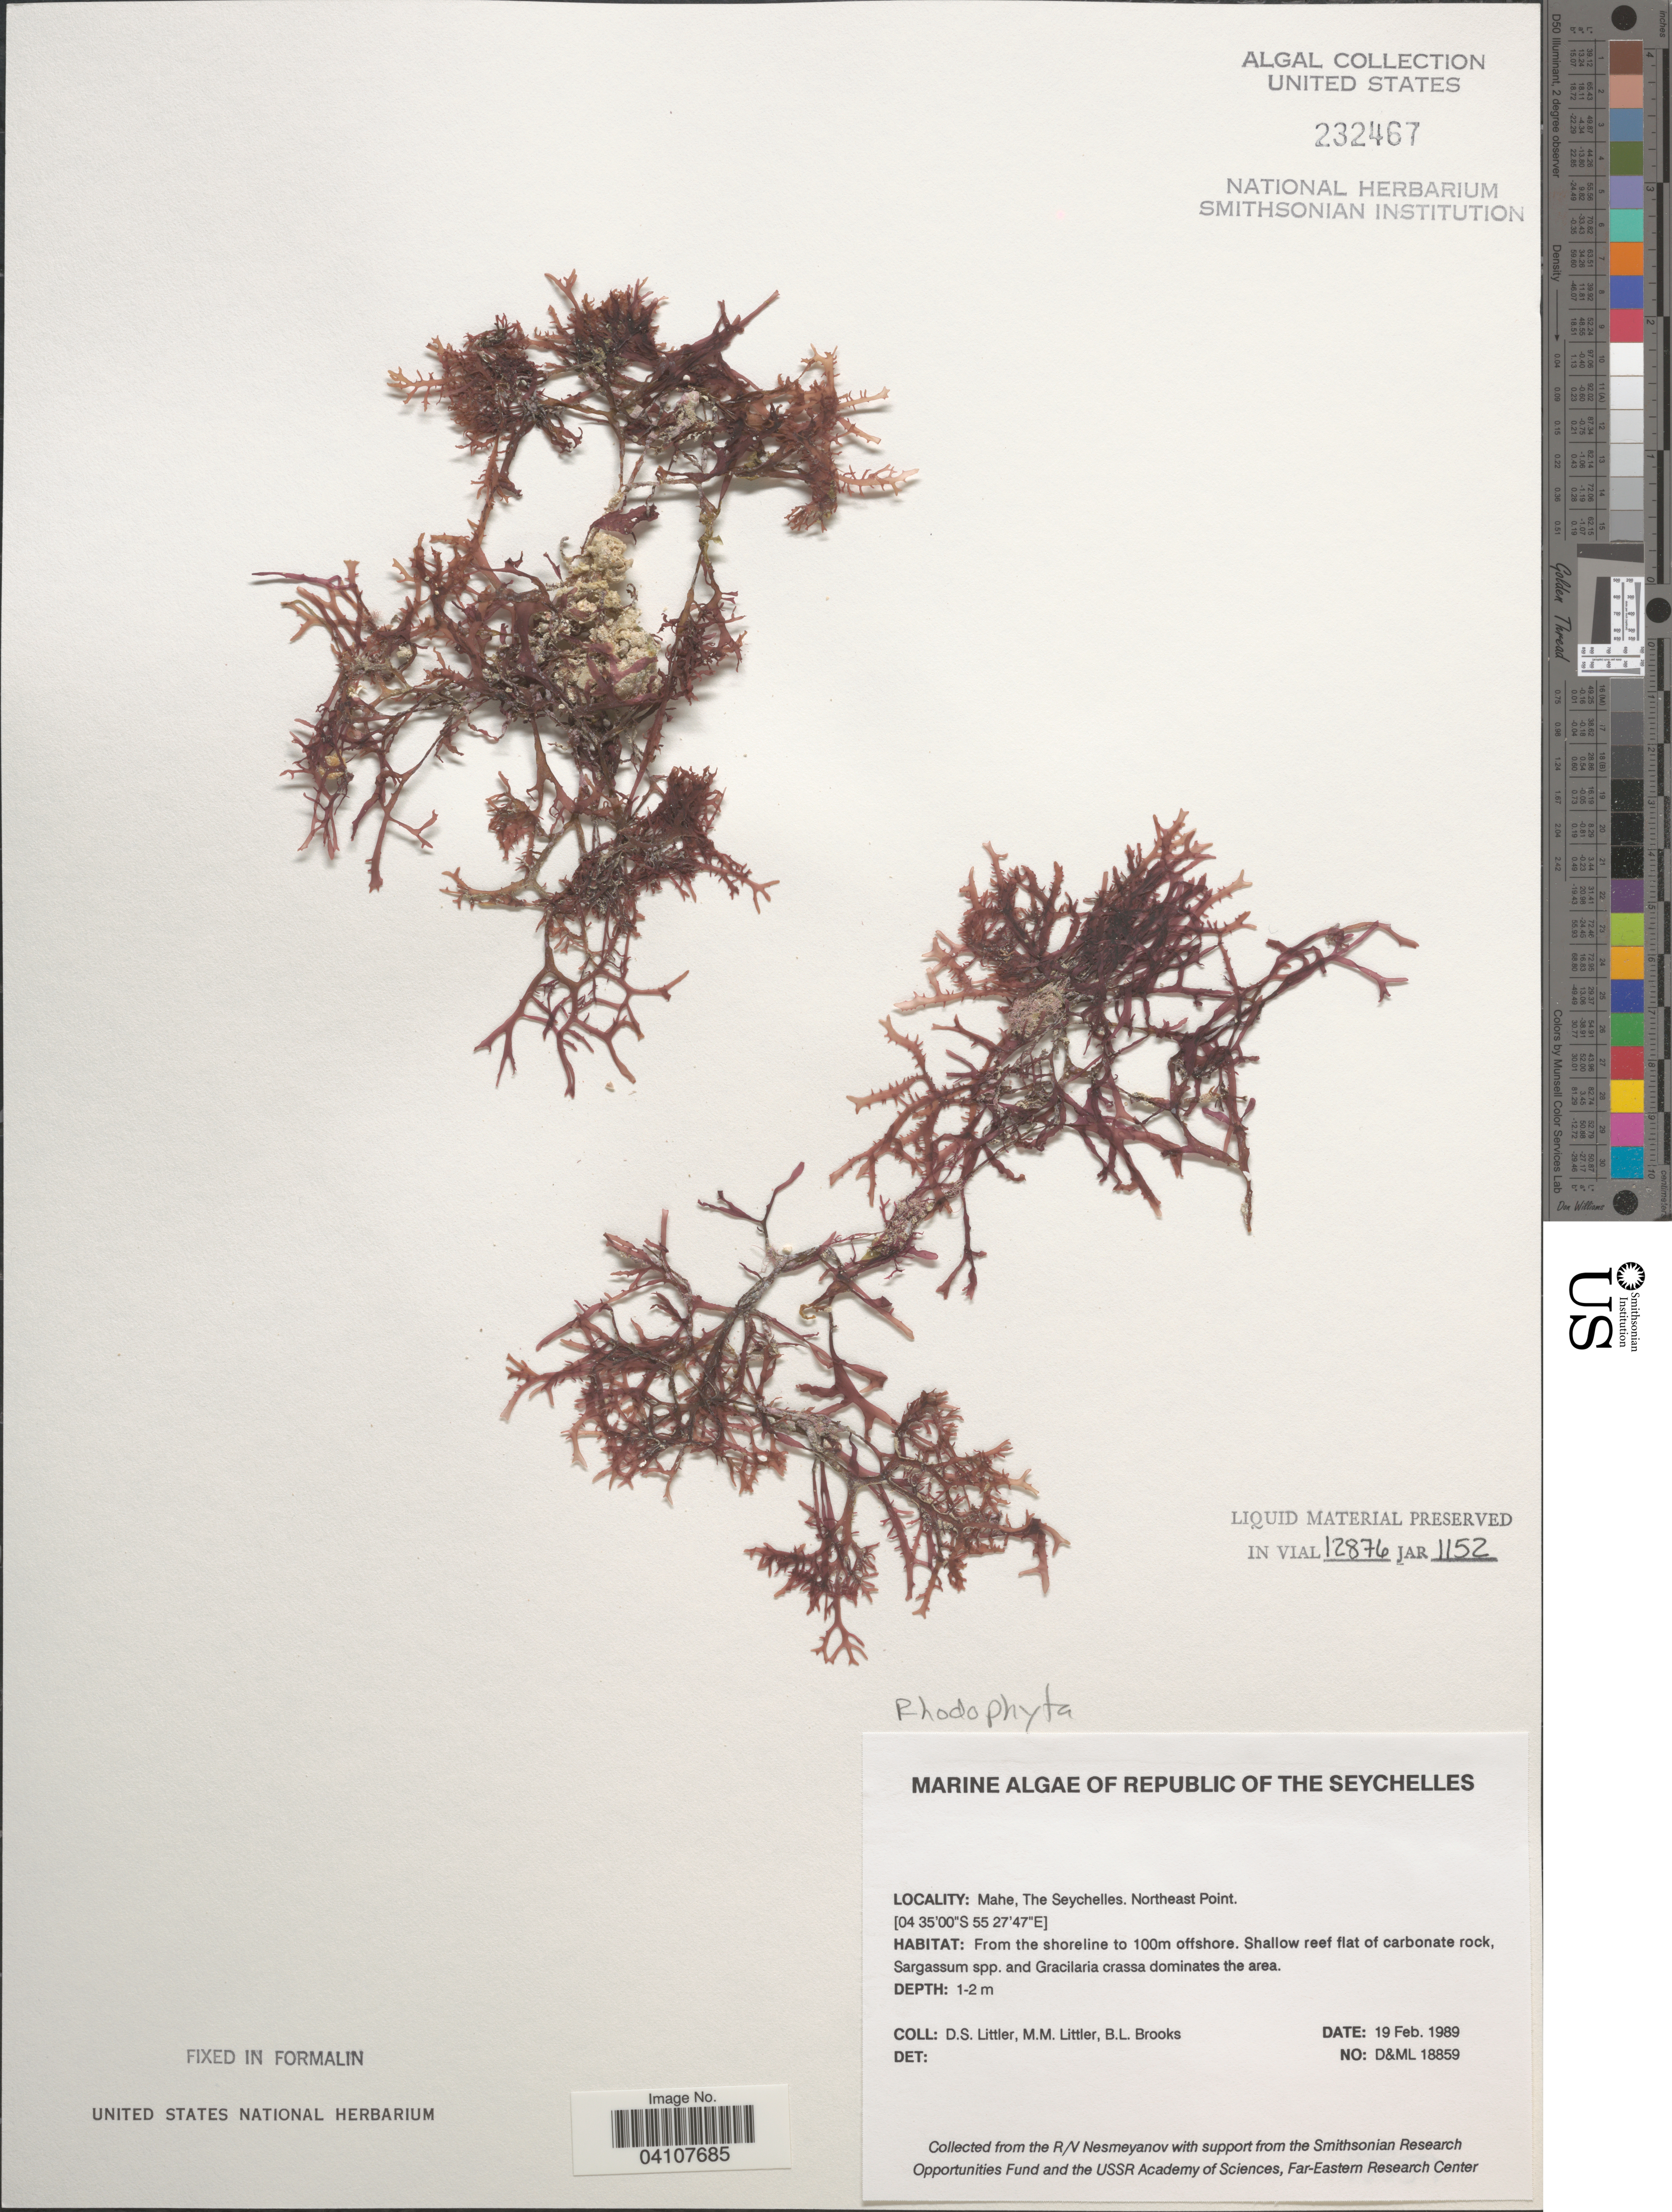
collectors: D. S. Littler & B. Brooks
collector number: D&ML18859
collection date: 1989-02-19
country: Seychelles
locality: Republic of the Seychelles. Mahe. Northeast Point. From the shoreline to 100m offshore.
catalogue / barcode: US 232467